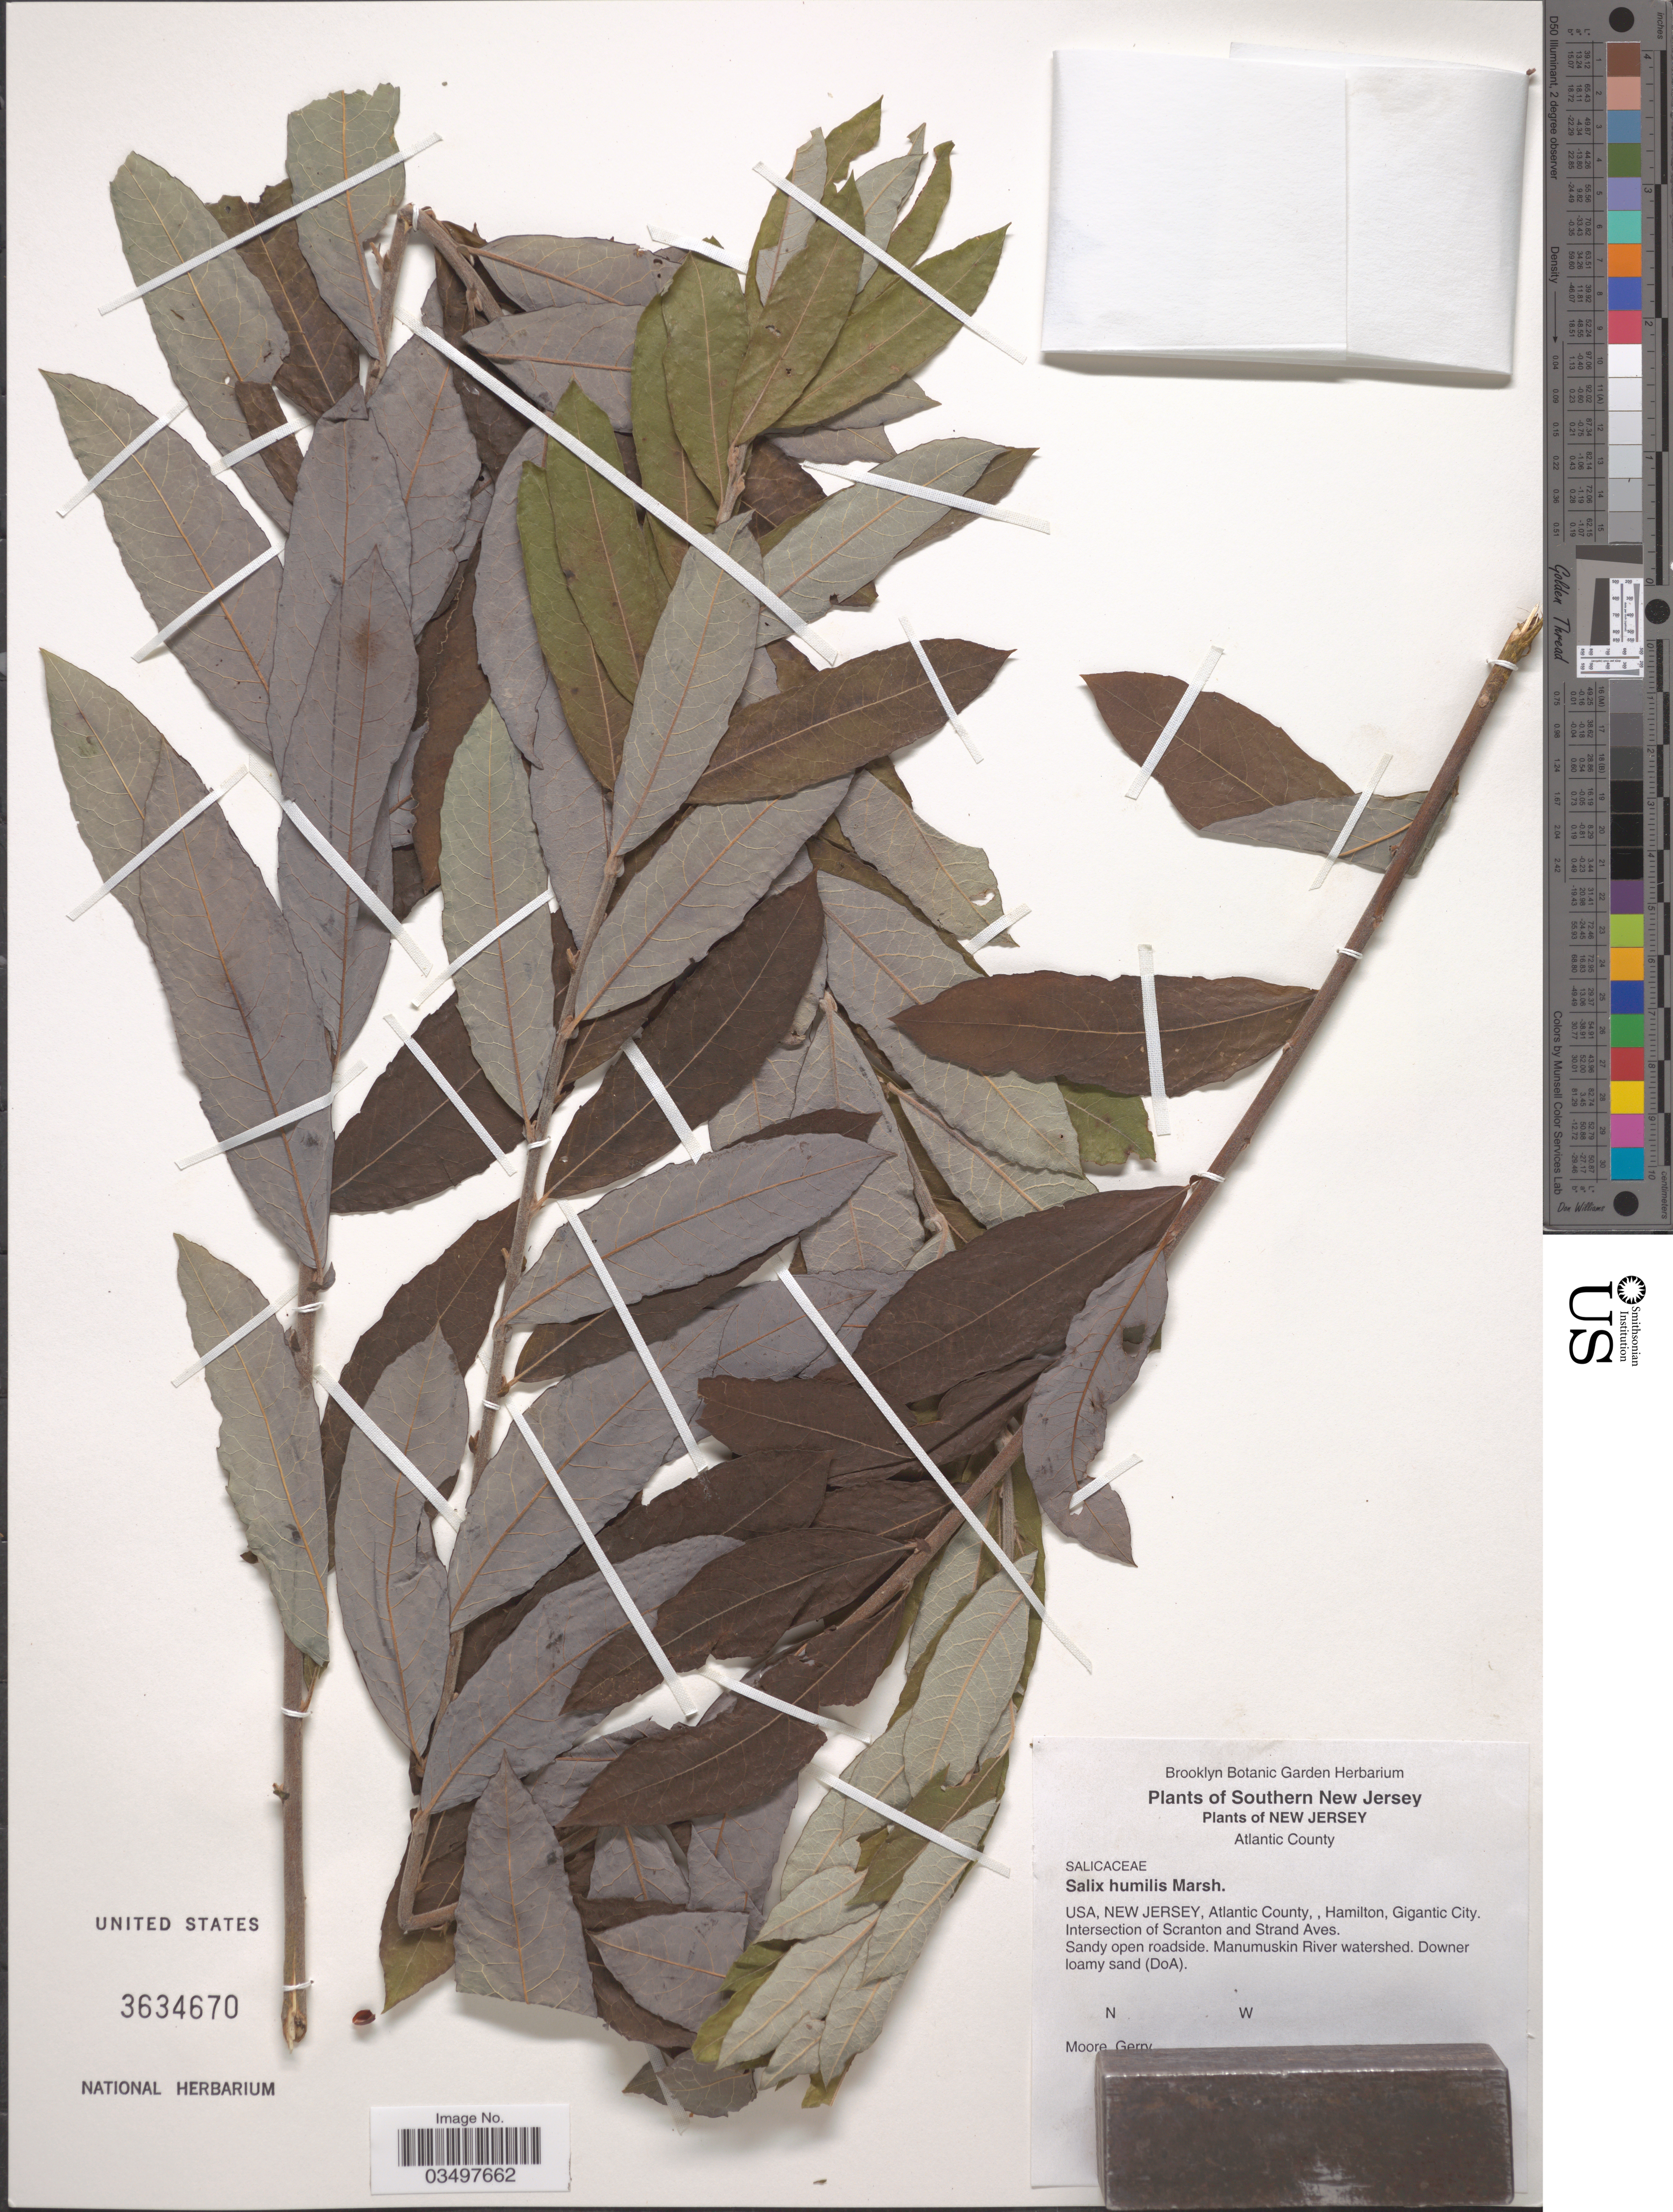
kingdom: Plantae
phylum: Tracheophyta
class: Magnoliopsida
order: Malpighiales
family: Salicaceae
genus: Salix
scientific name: Salix humilis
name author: Marshall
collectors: G. Moore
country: United States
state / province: New Jersey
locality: Southern New Jersey, Atlantic County, Hamilton, Gigantic City. Intersection of Scranton and Strand Aves.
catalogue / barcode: US 3634670